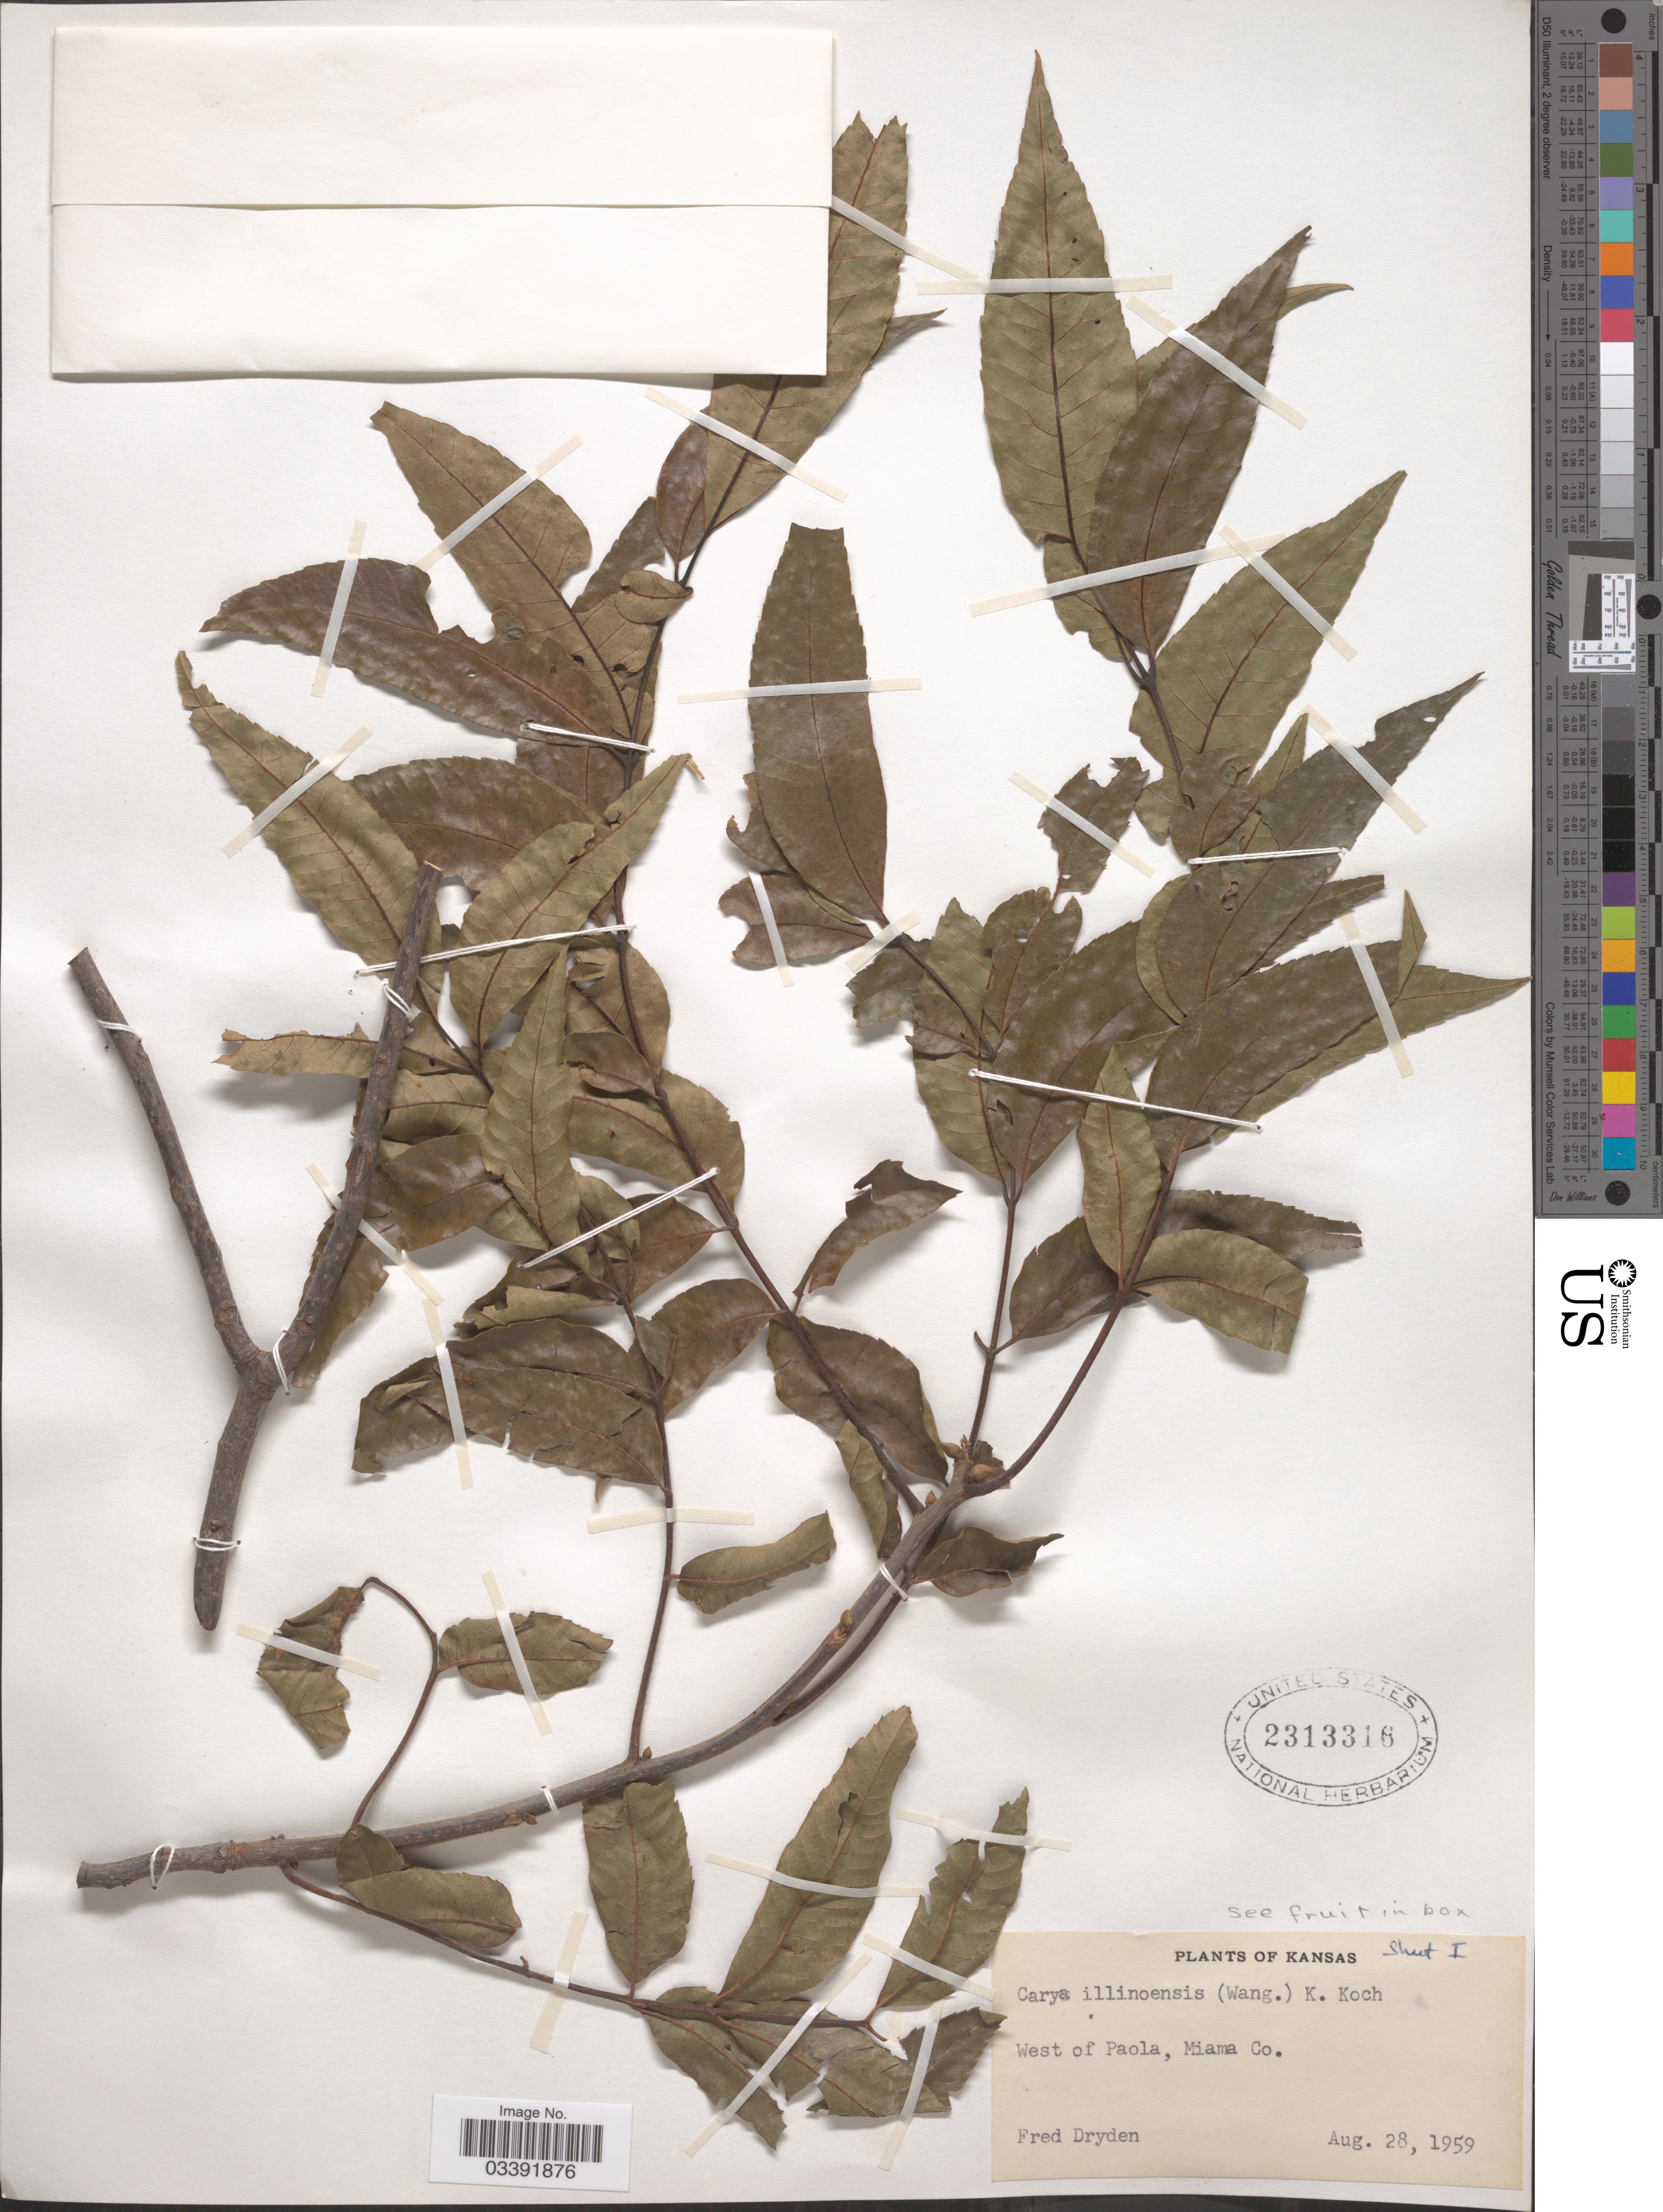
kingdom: Plantae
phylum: Tracheophyta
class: Magnoliopsida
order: Fagales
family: Juglandaceae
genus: Carya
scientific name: Carya illinoinensis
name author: (Wangenh.) K. Koch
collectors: F. Dryden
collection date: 1959-08-28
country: United States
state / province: Kansas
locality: West of Paola, Miama Co.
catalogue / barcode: US 2313316